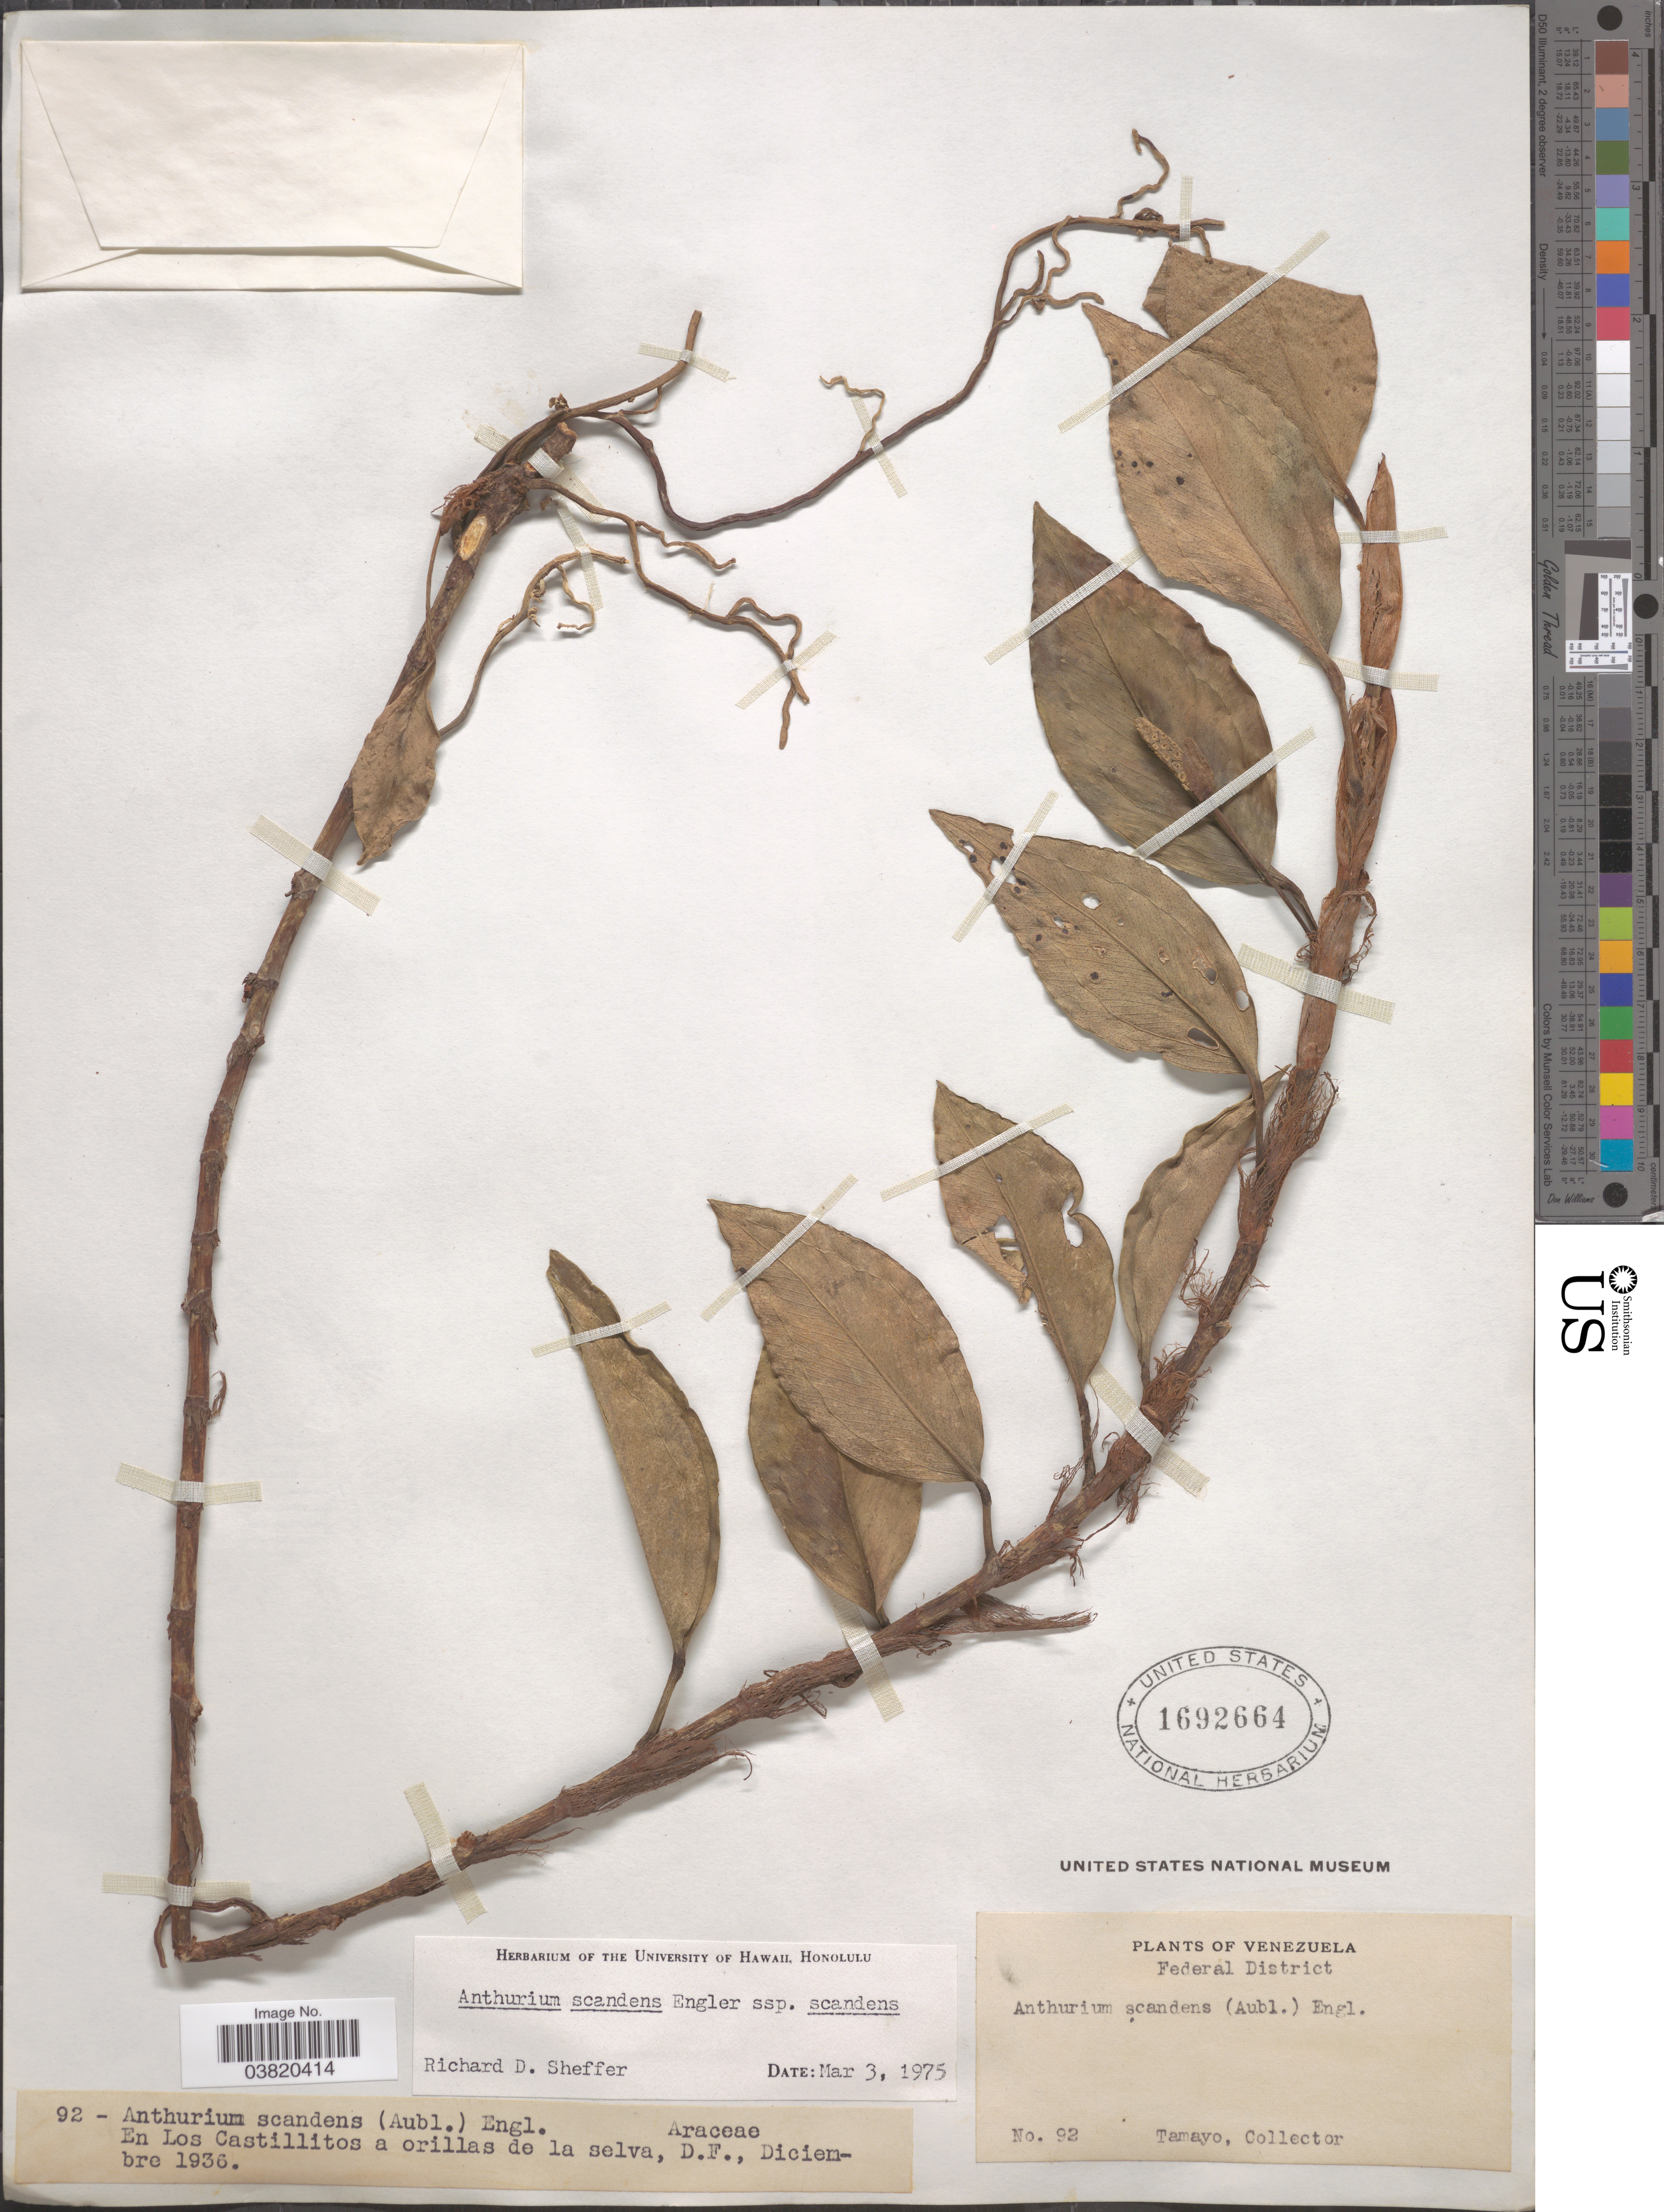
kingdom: Plantae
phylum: Tracheophyta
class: Liliopsida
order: Alismatales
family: Araceae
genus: Anthurium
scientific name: Anthurium scandens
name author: (Aubl.) Engl.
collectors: -. Tamayo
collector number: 92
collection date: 1936-12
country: Venezuela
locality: En Los Castillitos a orillas de la selva, Federal District.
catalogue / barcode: US 1692664